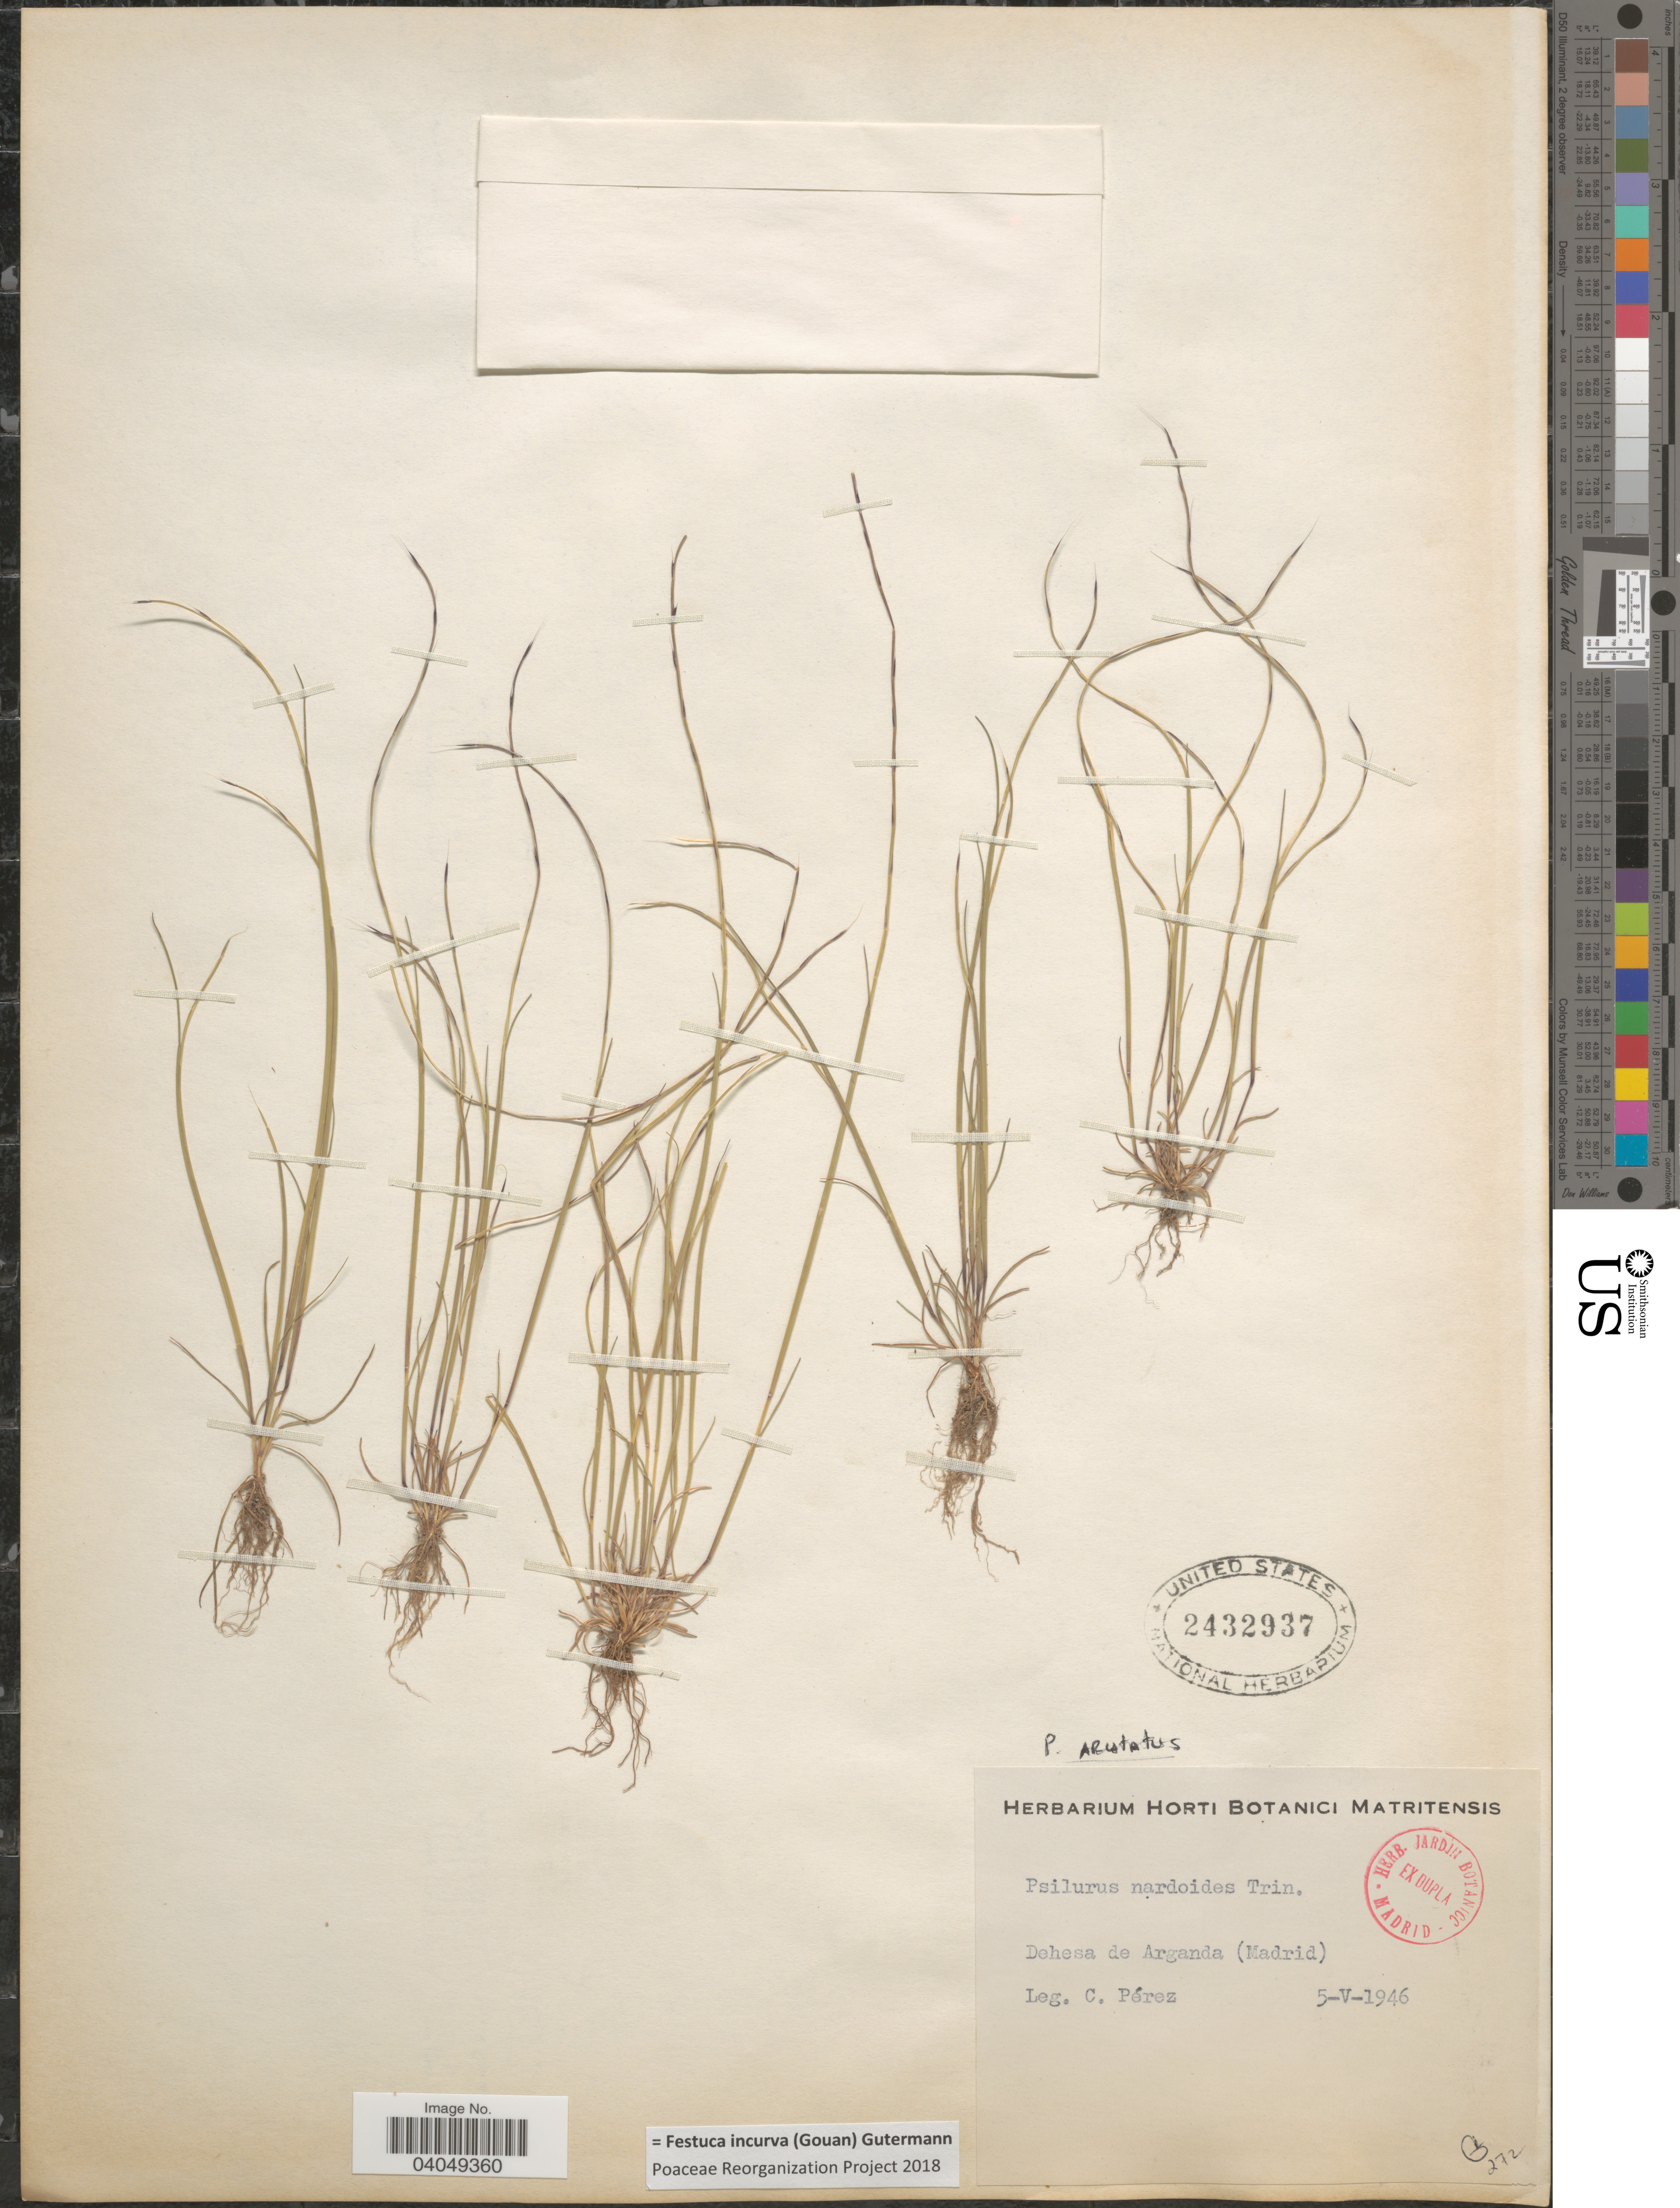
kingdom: Plantae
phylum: Tracheophyta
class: Liliopsida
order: Poales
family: Poaceae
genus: Festuca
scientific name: Festuca incurva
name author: (Gouan) Gutermann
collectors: C. Perez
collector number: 272*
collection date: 1946-05-05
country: Spain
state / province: Madrid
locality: Dehesa de Arganda.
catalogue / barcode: US 2432937